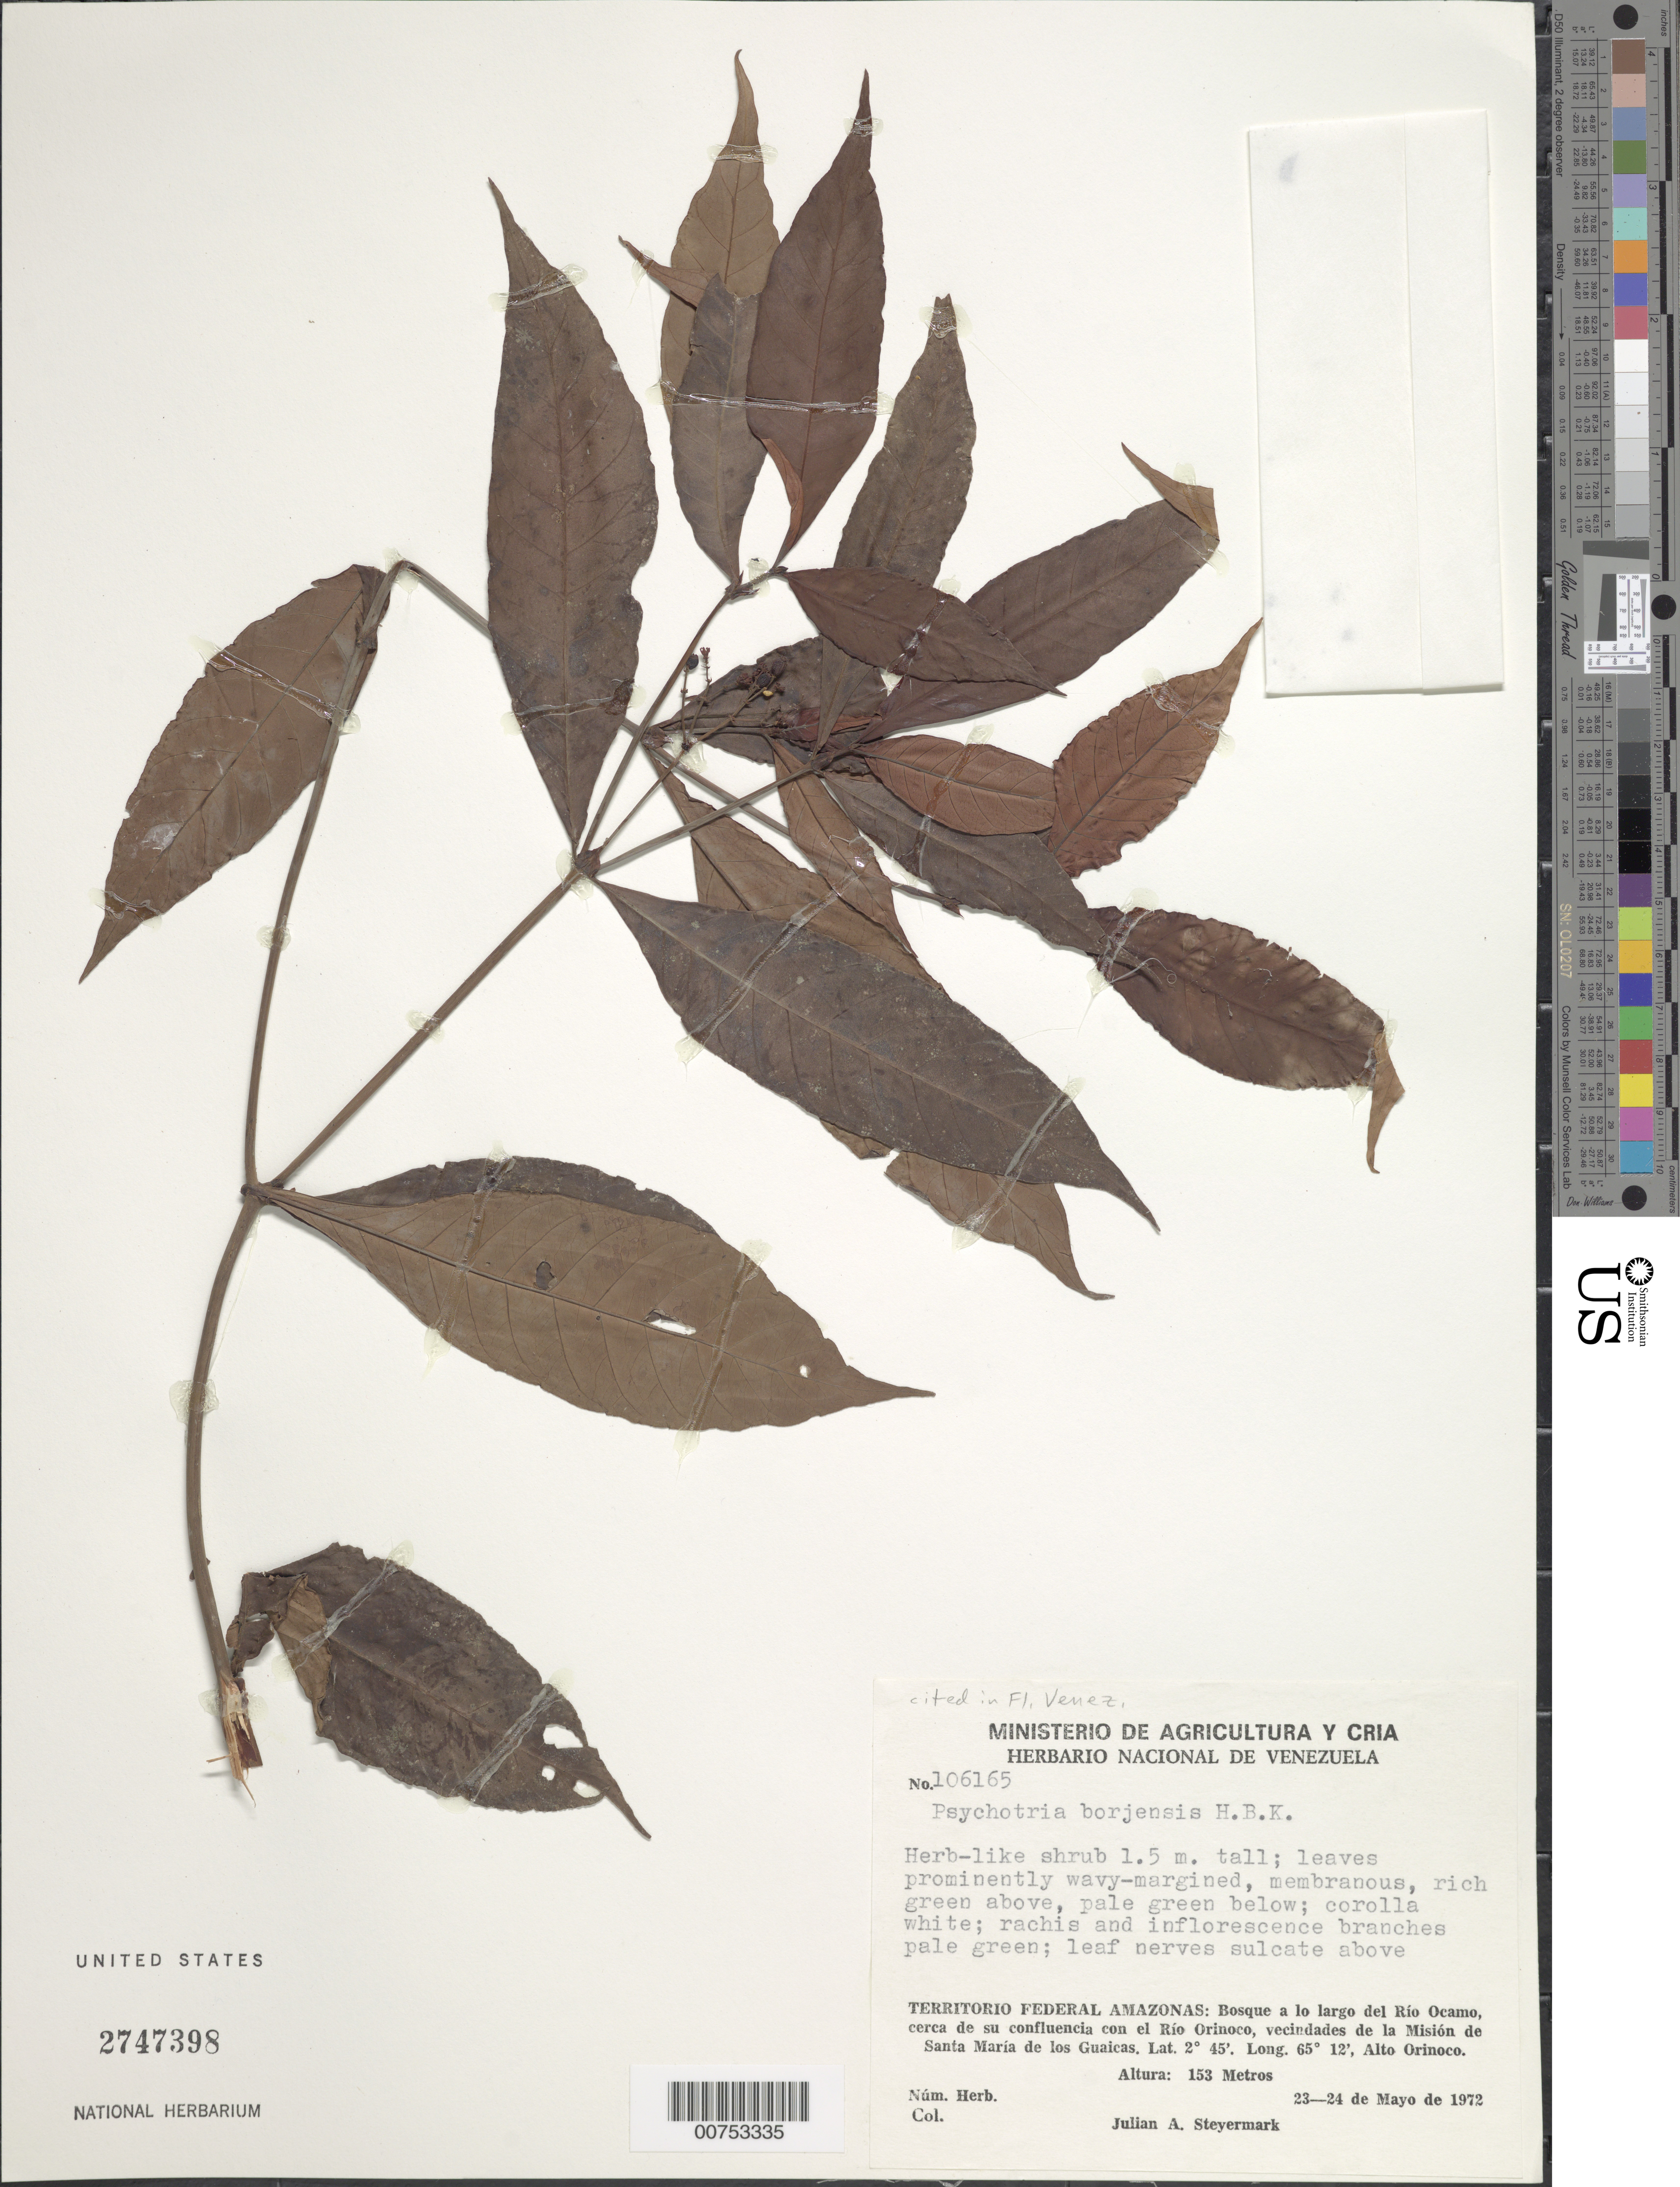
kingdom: Plantae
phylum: Tracheophyta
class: Magnoliopsida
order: Gentianales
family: Rubiaceae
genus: Psychotria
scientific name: Psychotria borjensis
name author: Kunth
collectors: J. Steyermark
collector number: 106165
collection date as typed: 23-May-72 to 24-May-72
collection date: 1972-05-23/1972-05-24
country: Venezuela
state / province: Amazonas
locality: Río Ocamo, near confluence with Río Orinoco, vic of Misión de Santa María de los Guaicas; Alto Orinoco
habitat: Bosque a lo largo del rio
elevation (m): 153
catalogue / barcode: US 2747398